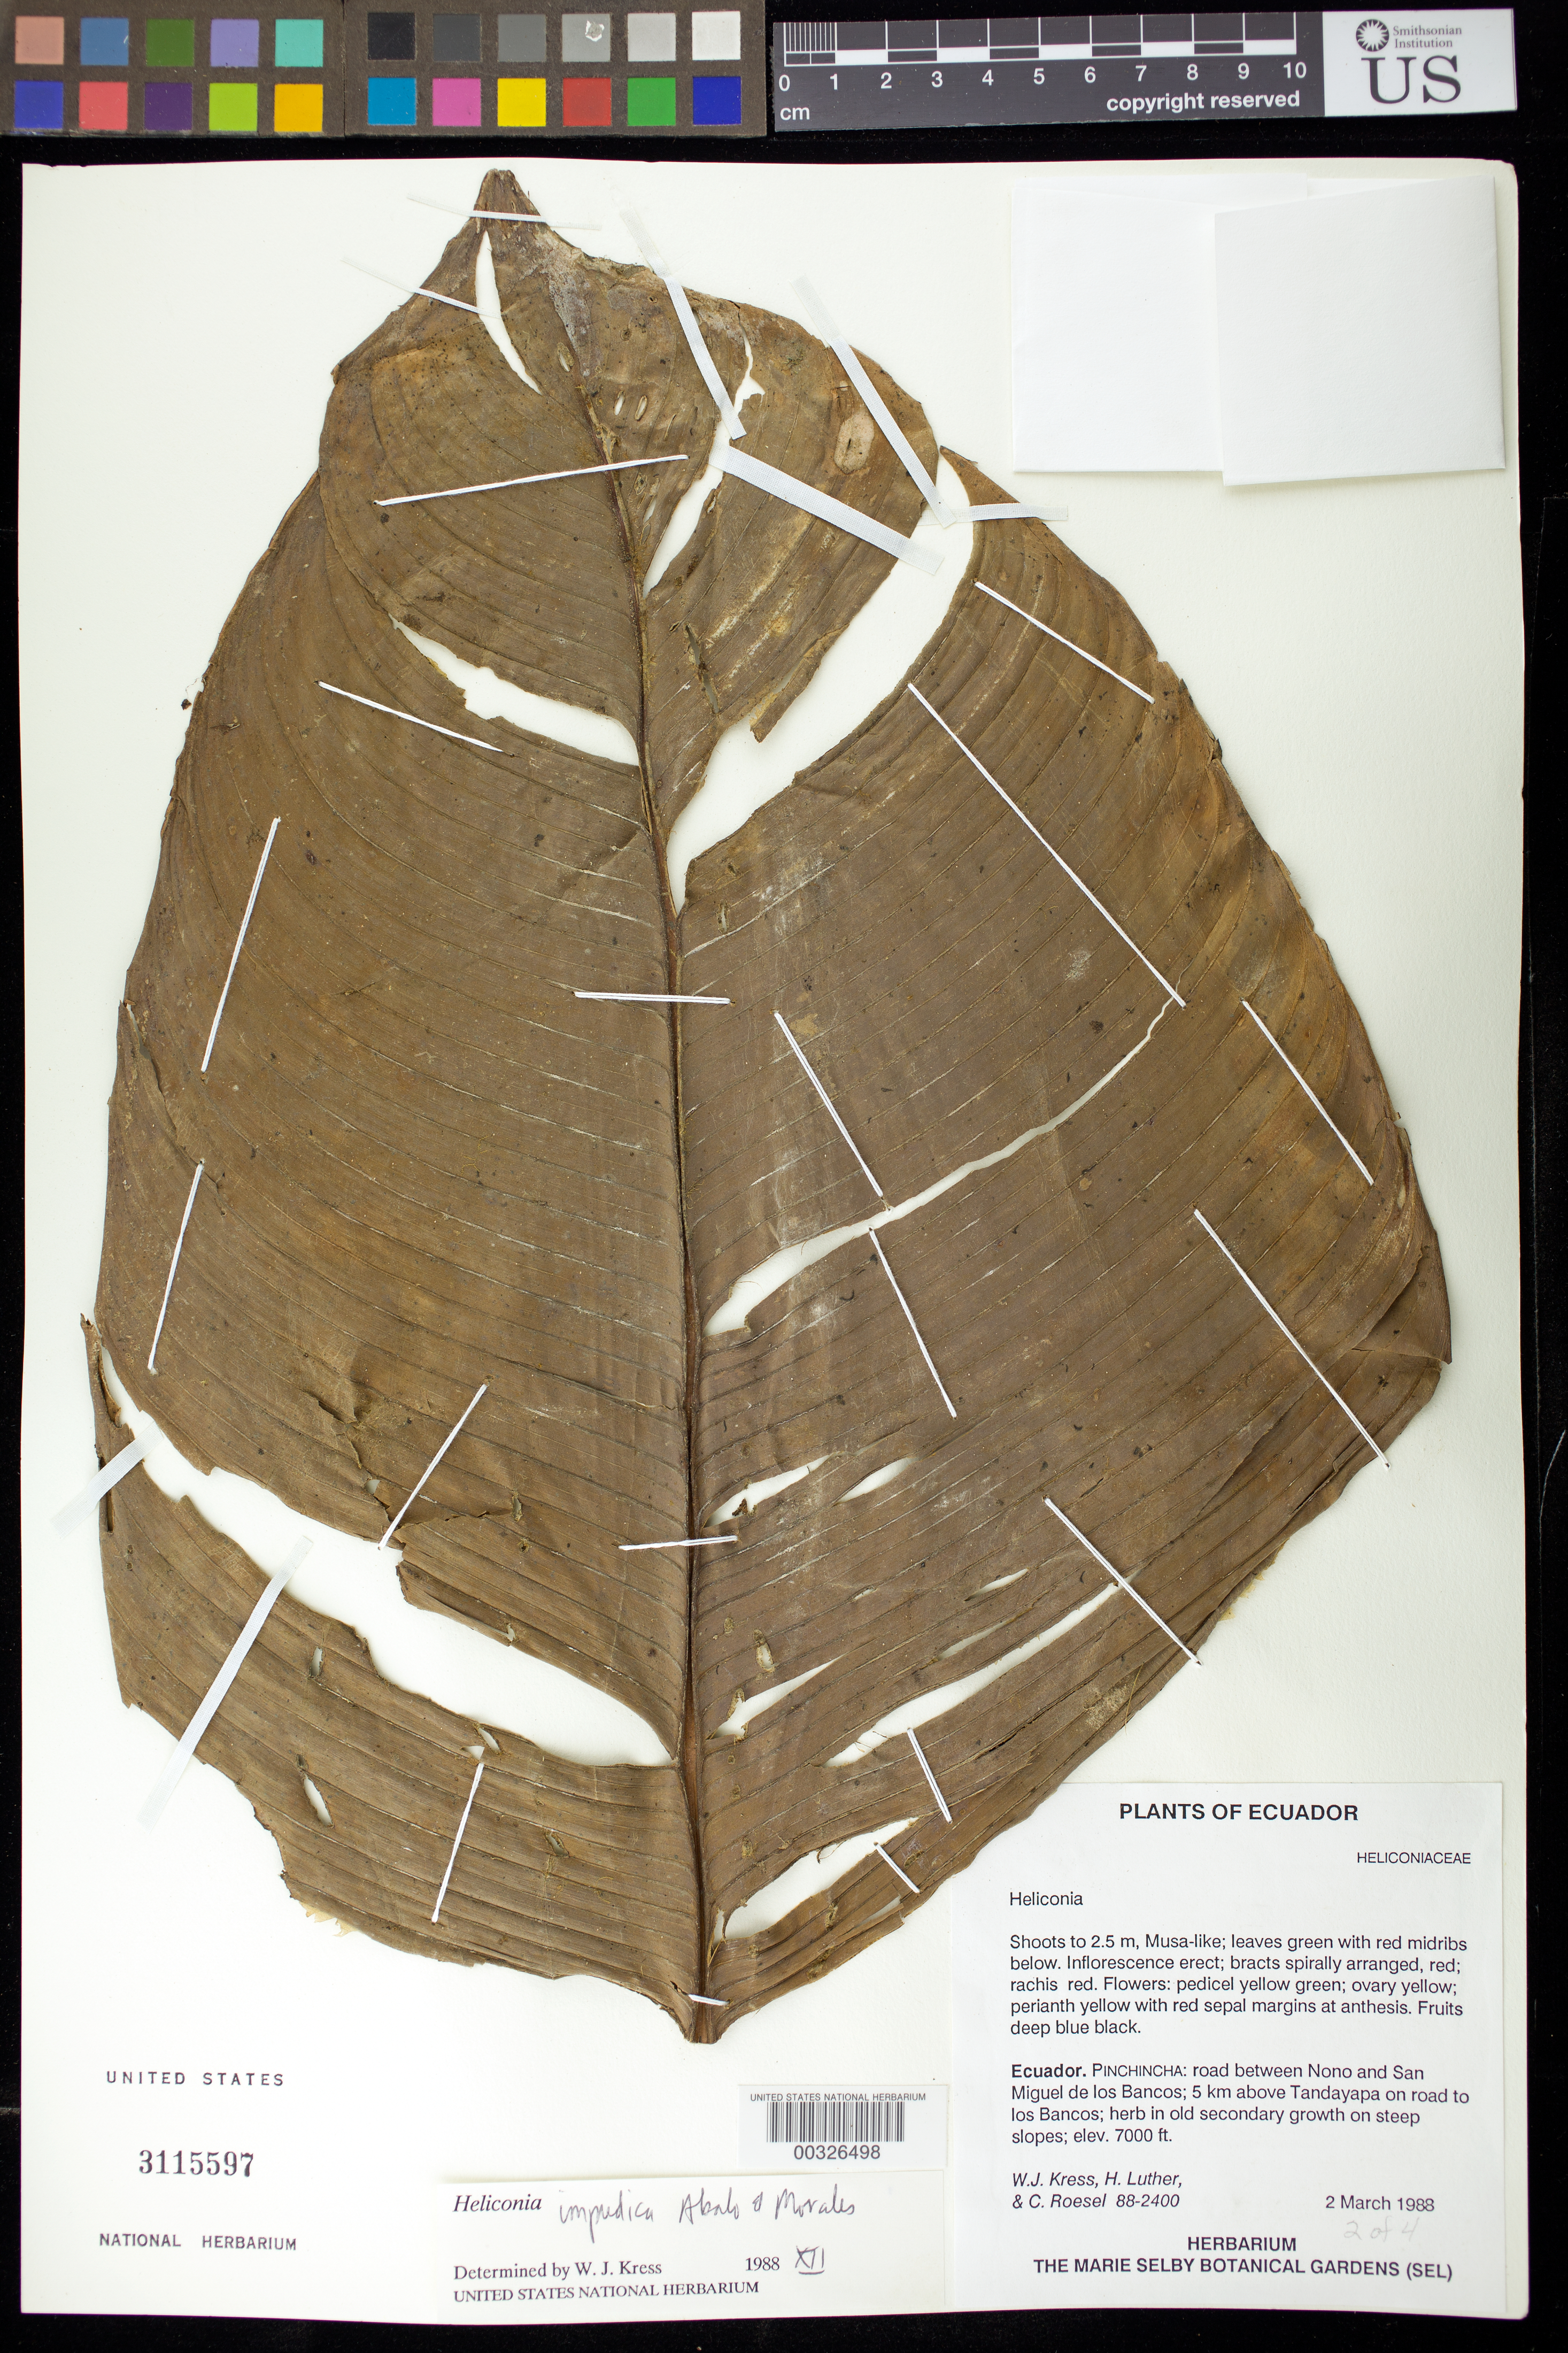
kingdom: Plantae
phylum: Tracheophyta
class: Liliopsida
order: Zingiberales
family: Heliconiaceae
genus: Heliconia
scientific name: Heliconia impudica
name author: Abalo & Morales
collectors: W. J. Kress, Harry E. Luther & C. S. Roesel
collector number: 88-2400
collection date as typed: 02 Mar 1988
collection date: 1988-03-02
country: Ecuador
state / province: Pichincha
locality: Road between nono and Sal Miguel de los Bancos, 5 km above tandayapa on road to los Bancos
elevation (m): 2134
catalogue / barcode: US 3115597